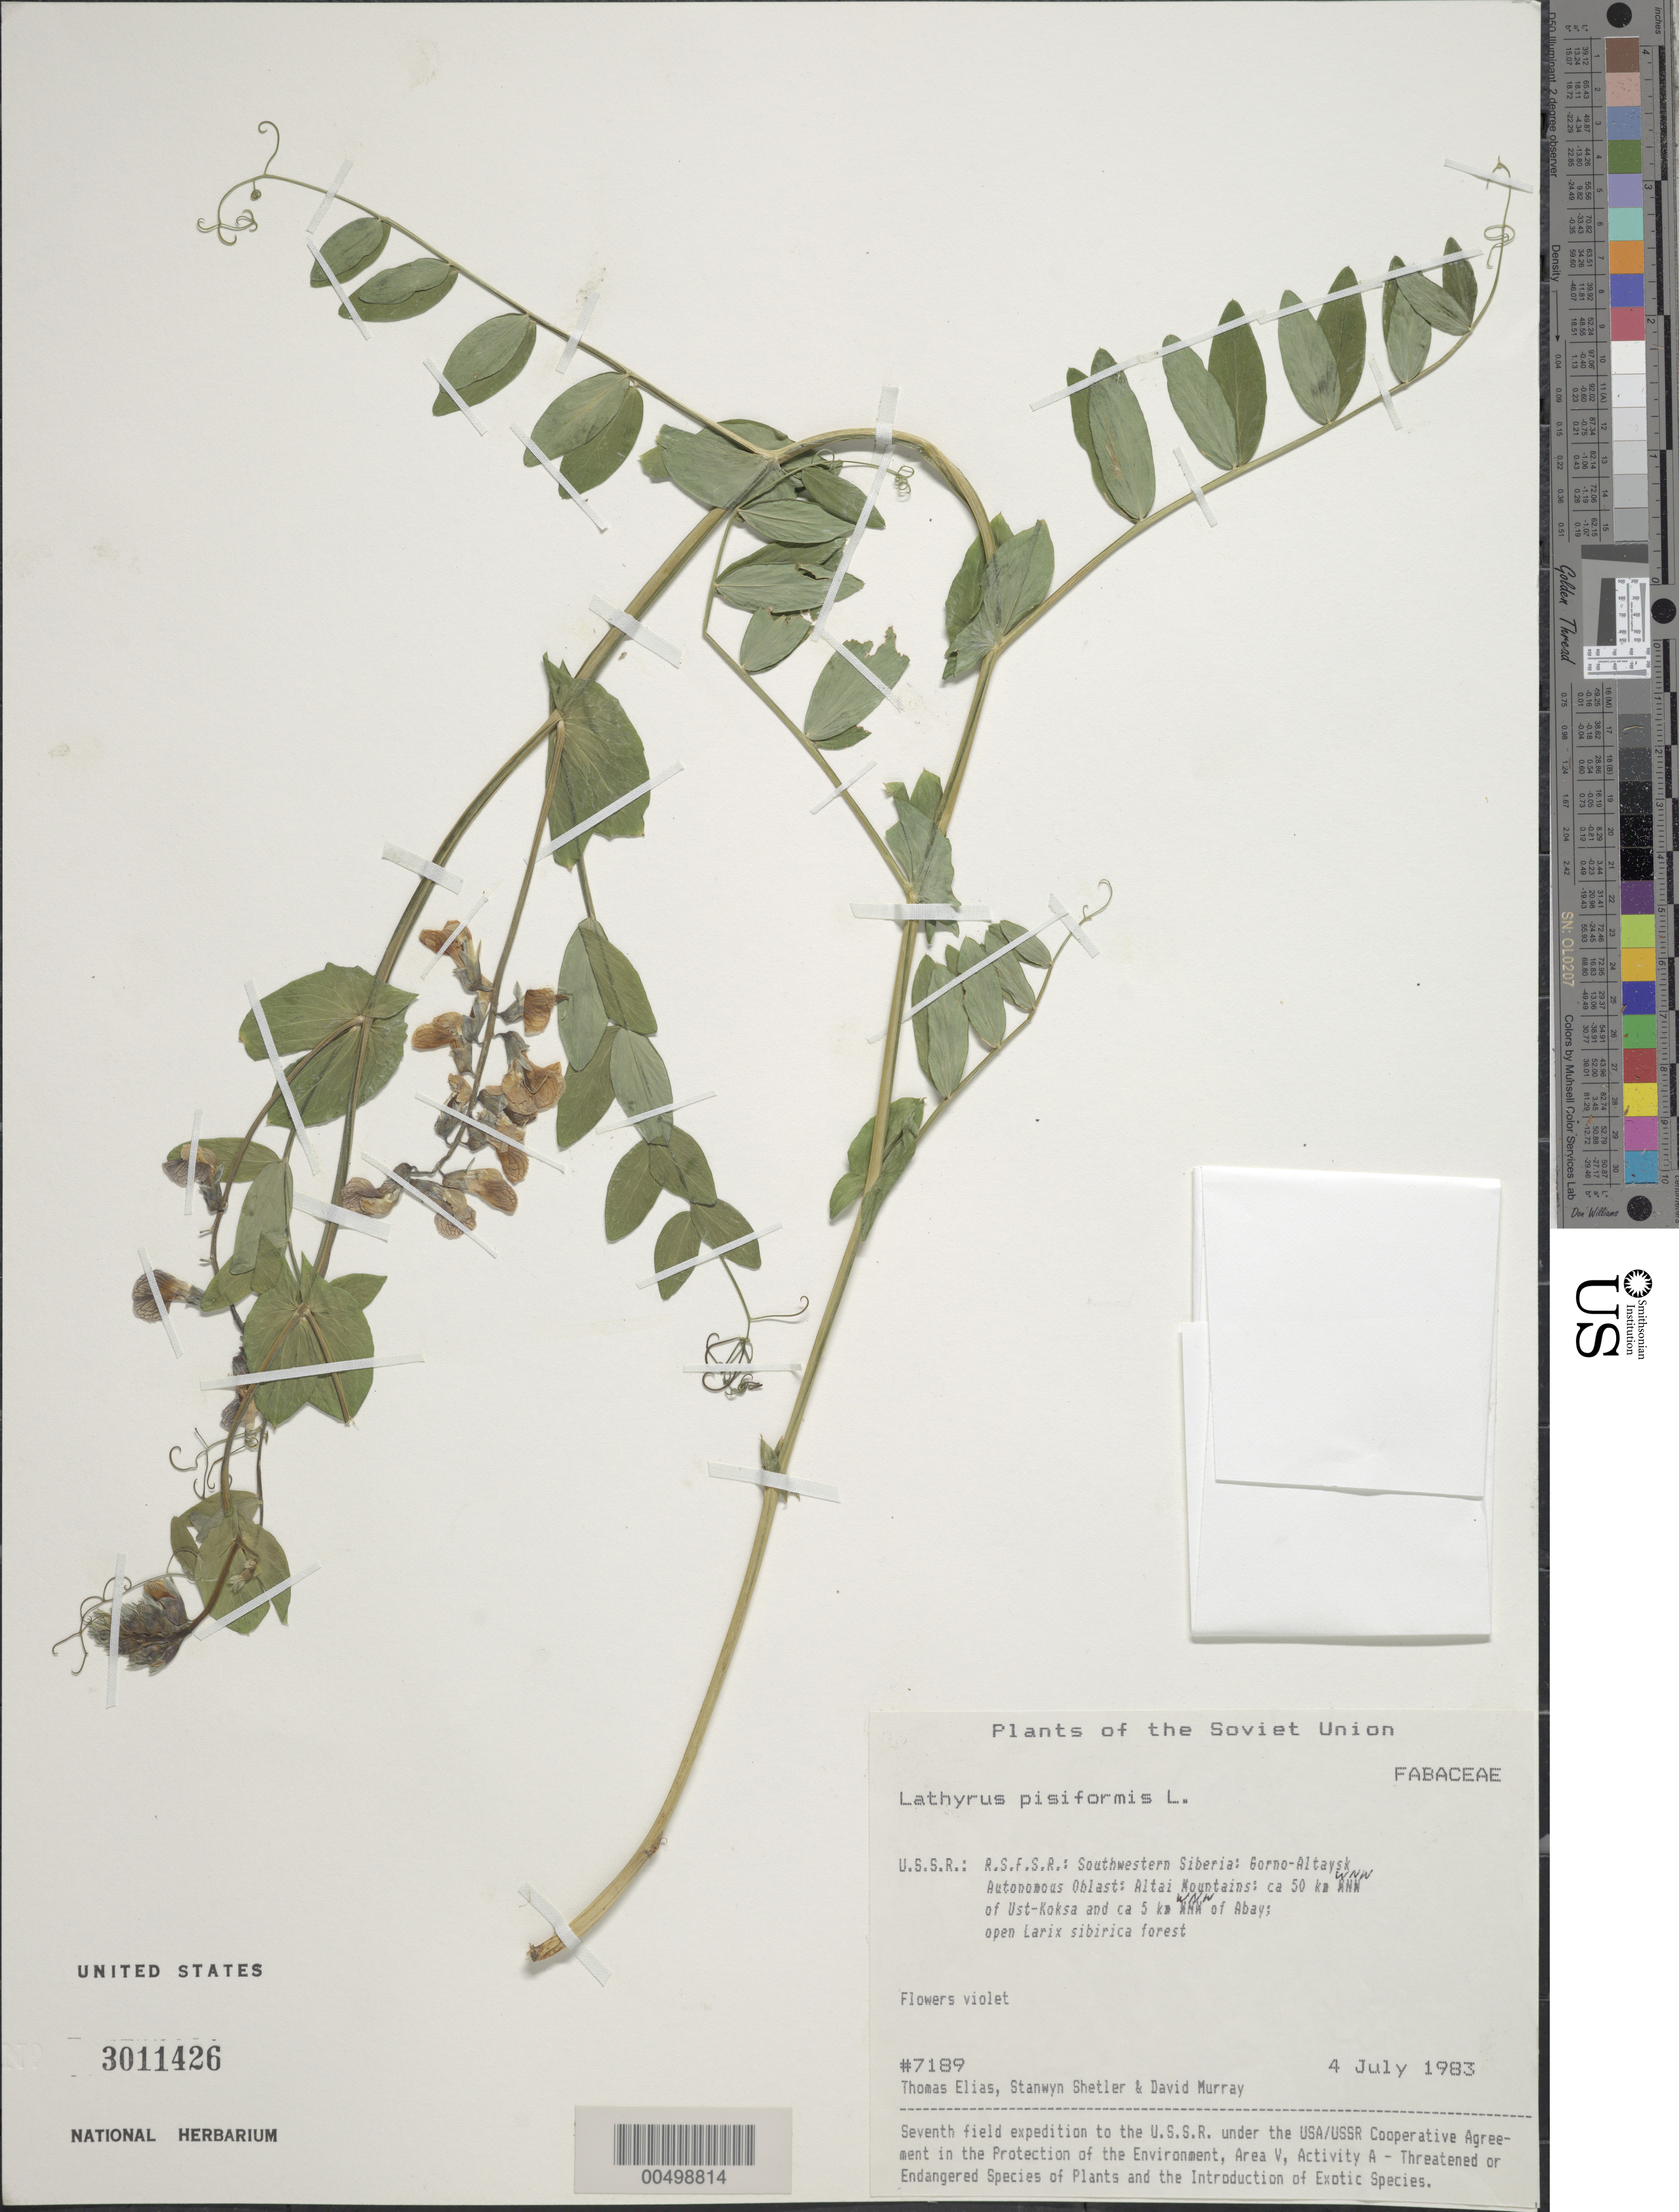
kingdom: Plantae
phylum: Tracheophyta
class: Magnoliopsida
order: Fabales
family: Fabaceae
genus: Lathyrus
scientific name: Lathyrus pisiformis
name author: L.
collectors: T. Elias, S. Shetler & D. F. Murray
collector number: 7189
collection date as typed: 04 Jul 1983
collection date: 1983-07-04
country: Russian Federation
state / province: Altai Republic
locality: Altai Mountains, ca. 50 km WNW of Ust-Koksa and ca. 5 km WNW of Abay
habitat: open Larix sibirica forest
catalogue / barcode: US 3011426